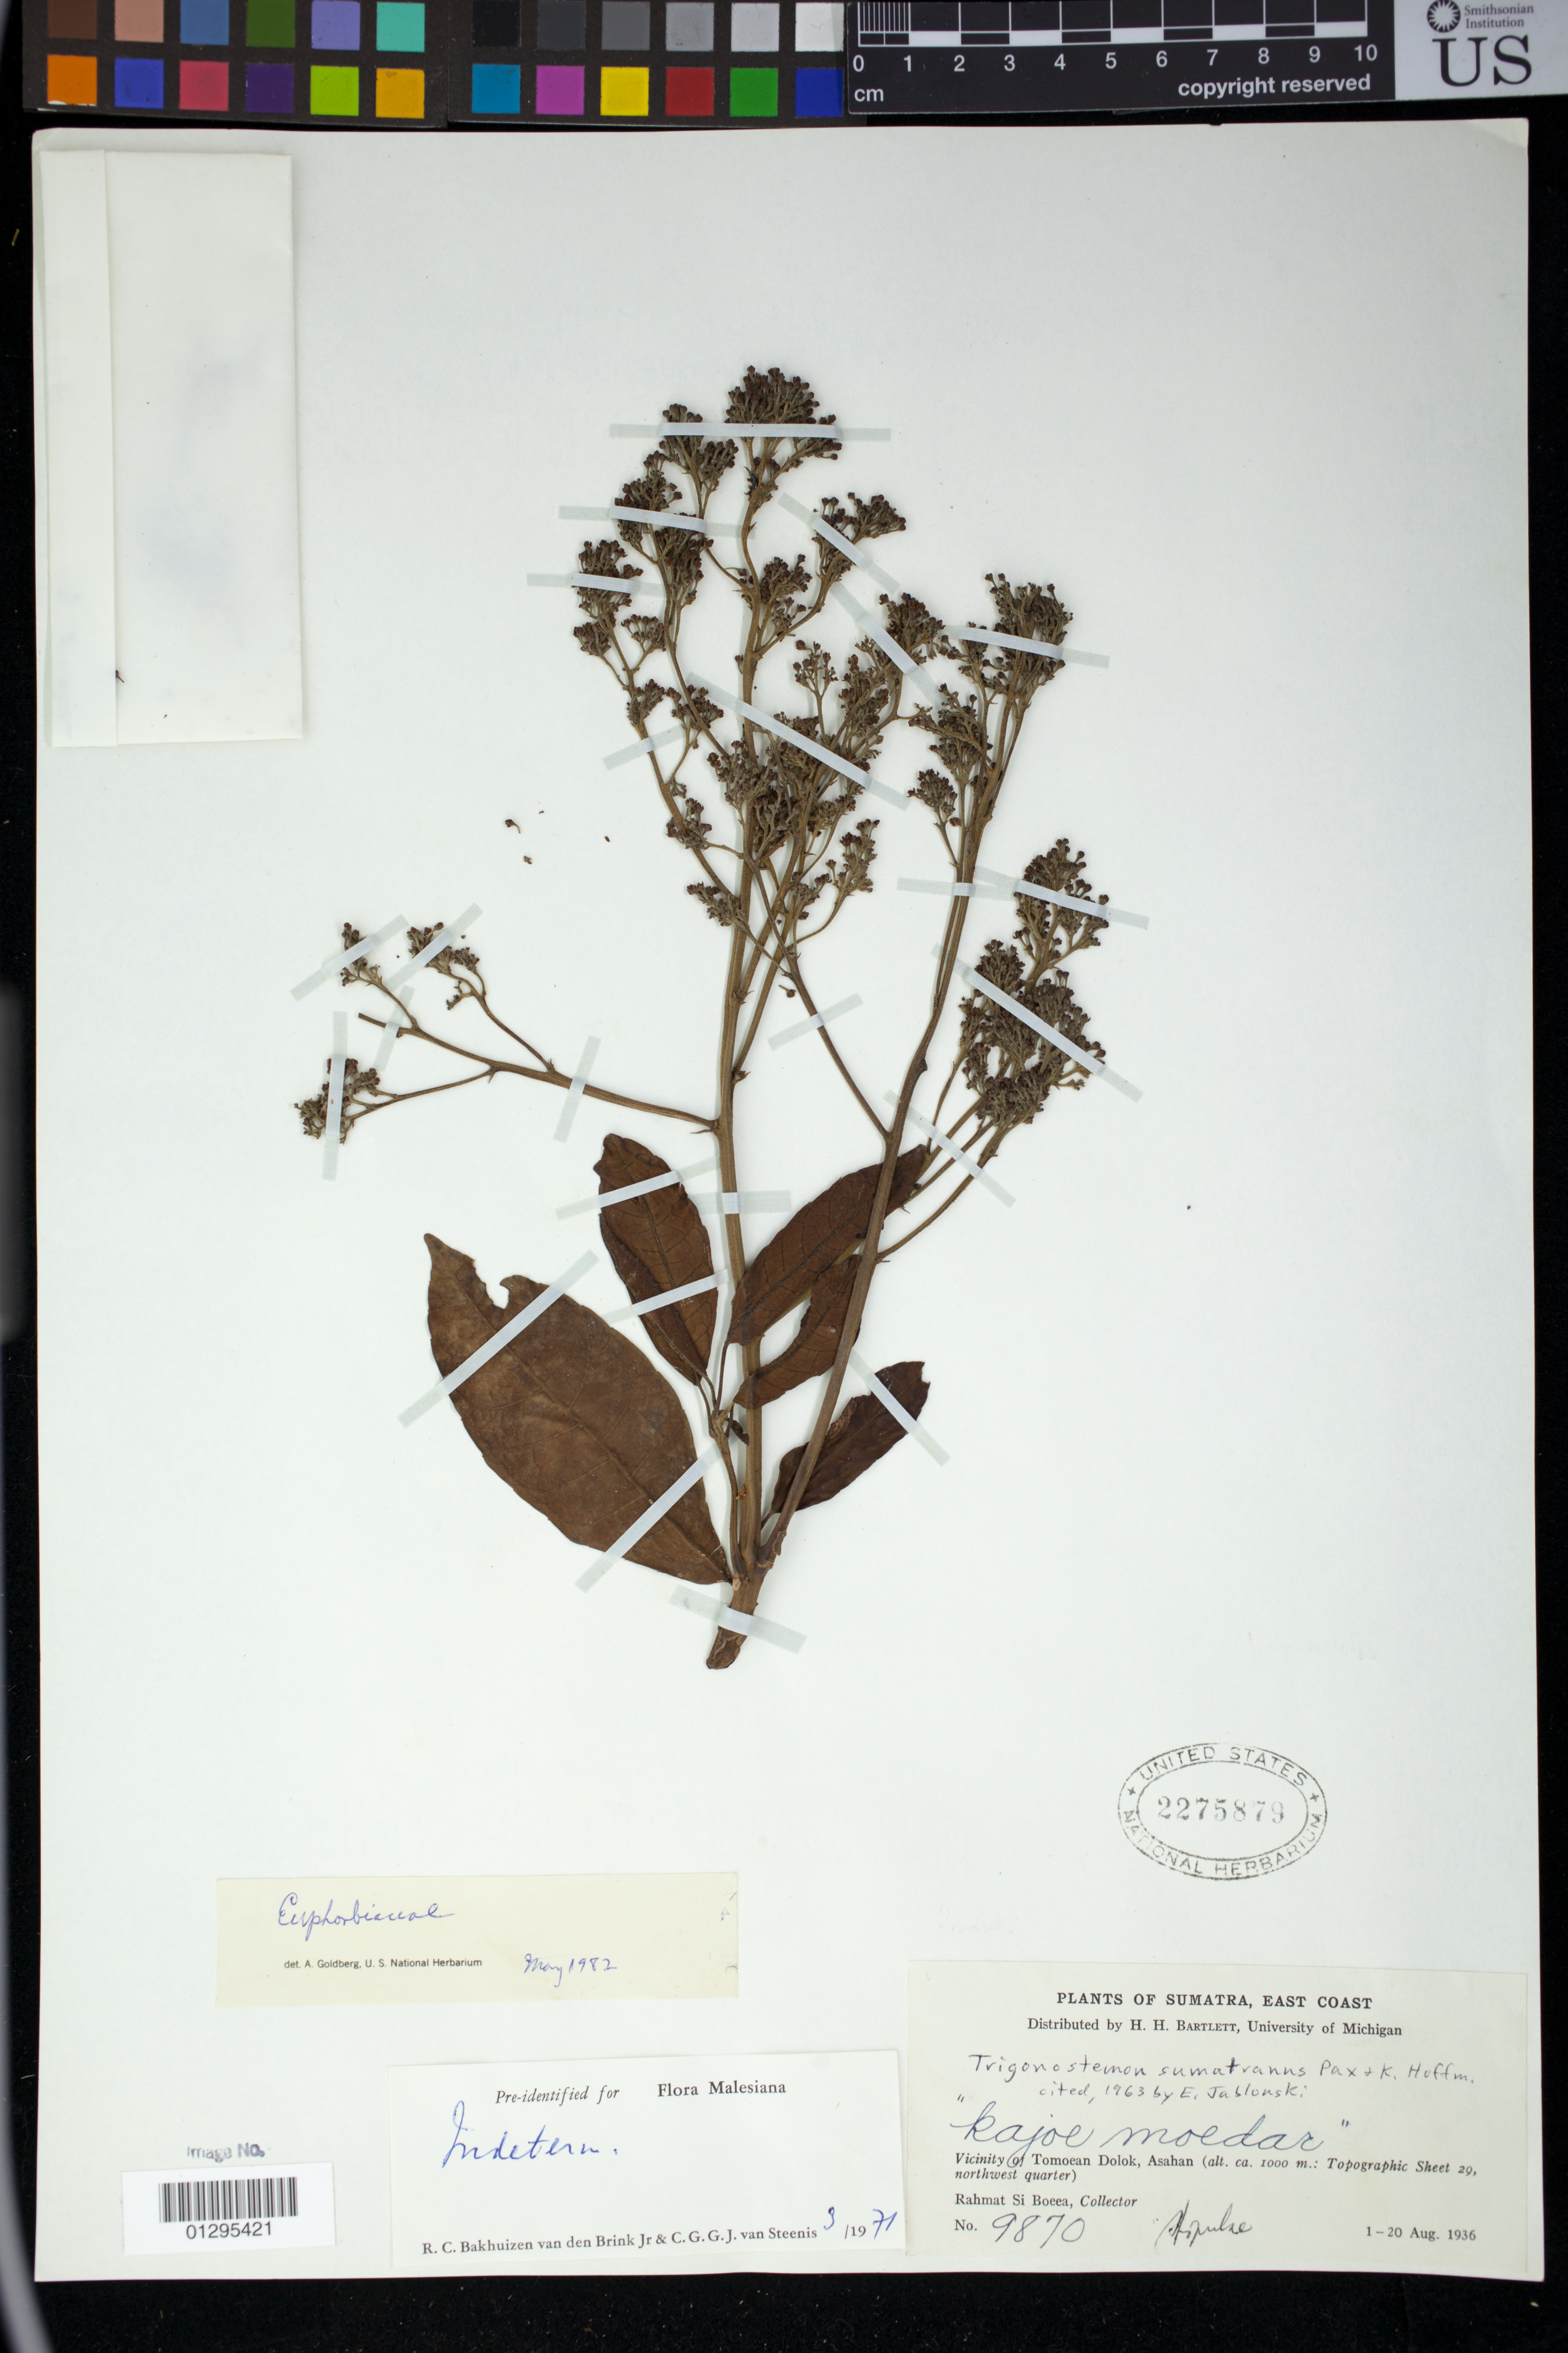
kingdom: Plantae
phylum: Tracheophyta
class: Magnoliopsida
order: Malpighiales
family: Euphorbiaceae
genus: Trigonostemon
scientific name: Trigonostemon sumatranus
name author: Pax & K. Hoffm.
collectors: Rahmat Si Boeea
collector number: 9870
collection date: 1936-08-01/1936-08-20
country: Indonesia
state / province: Sumatra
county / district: Sumatera Utara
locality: Vicinity of Tomoean Dolok, Asahan (Topographic Sheet 29, northwest quarter)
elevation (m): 1000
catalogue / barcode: US 2275879